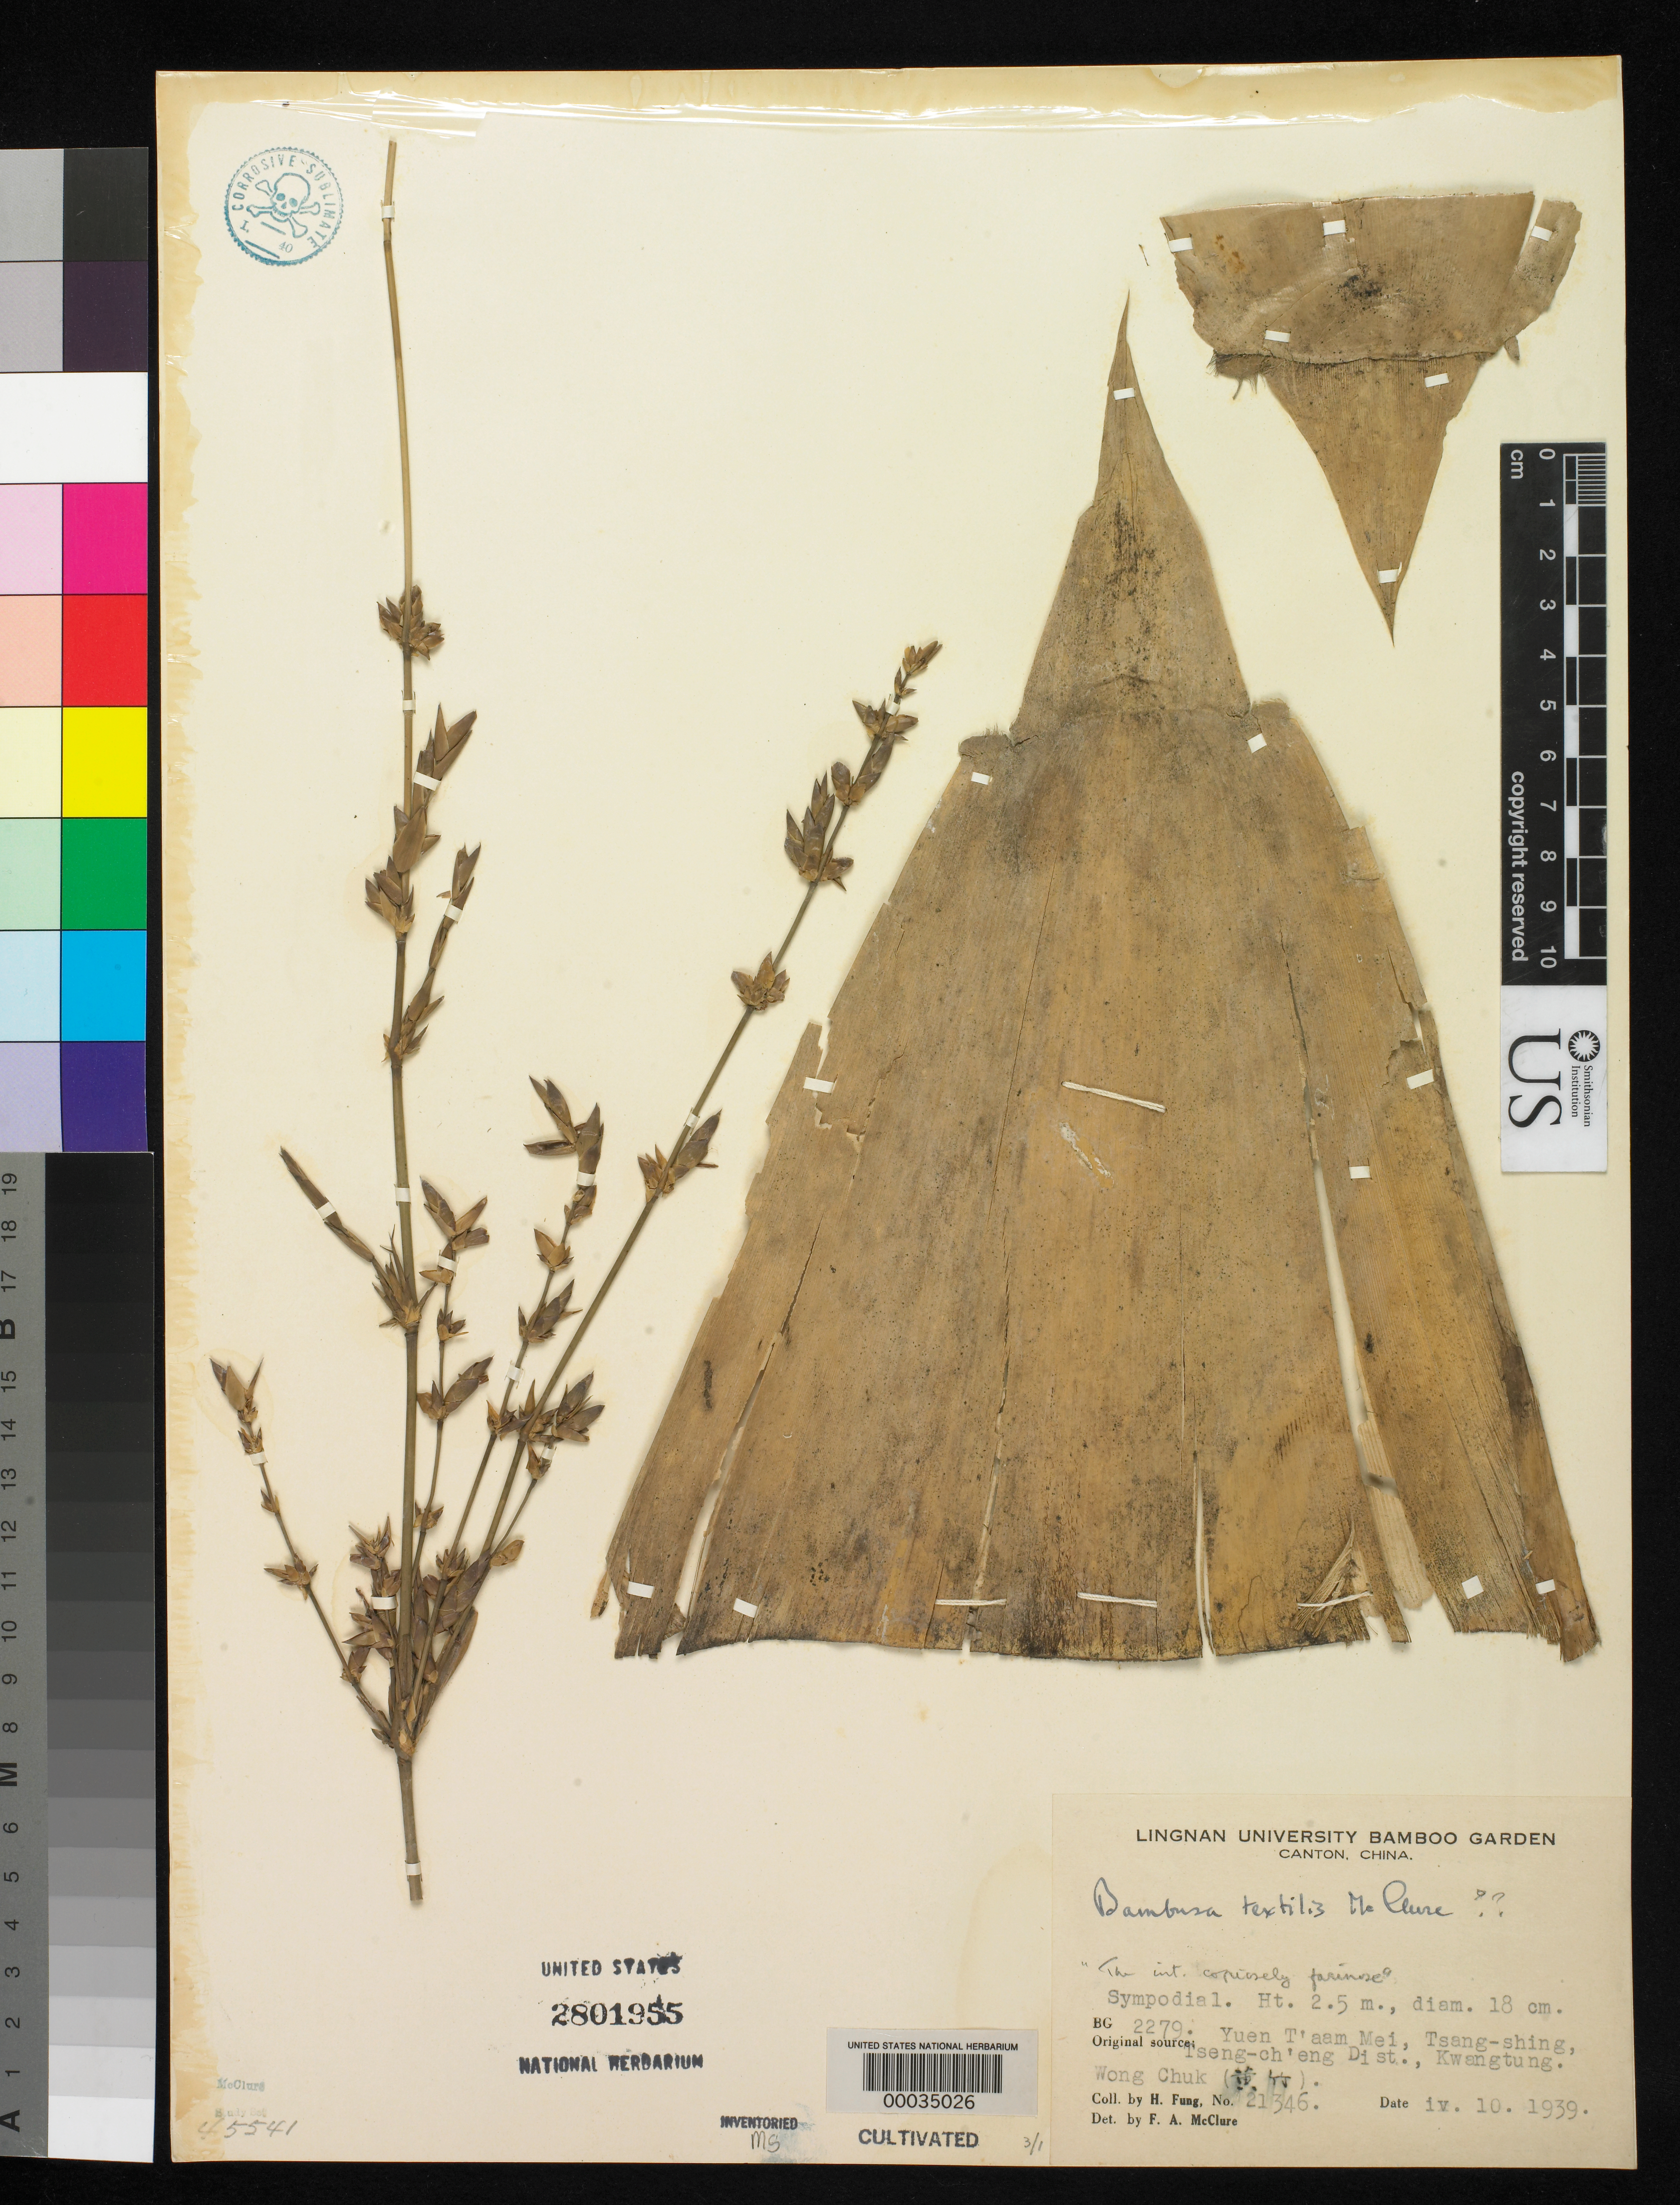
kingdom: Plantae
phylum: Tracheophyta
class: Liliopsida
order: Poales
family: Poaceae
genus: Bambusa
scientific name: Bambusa textilis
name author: McClure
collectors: H. L. Fung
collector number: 21346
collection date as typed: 10 Apr 1939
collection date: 1939-04-10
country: China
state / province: Guangdong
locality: Yuen t'aam mei, tsang-shing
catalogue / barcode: US 2801955